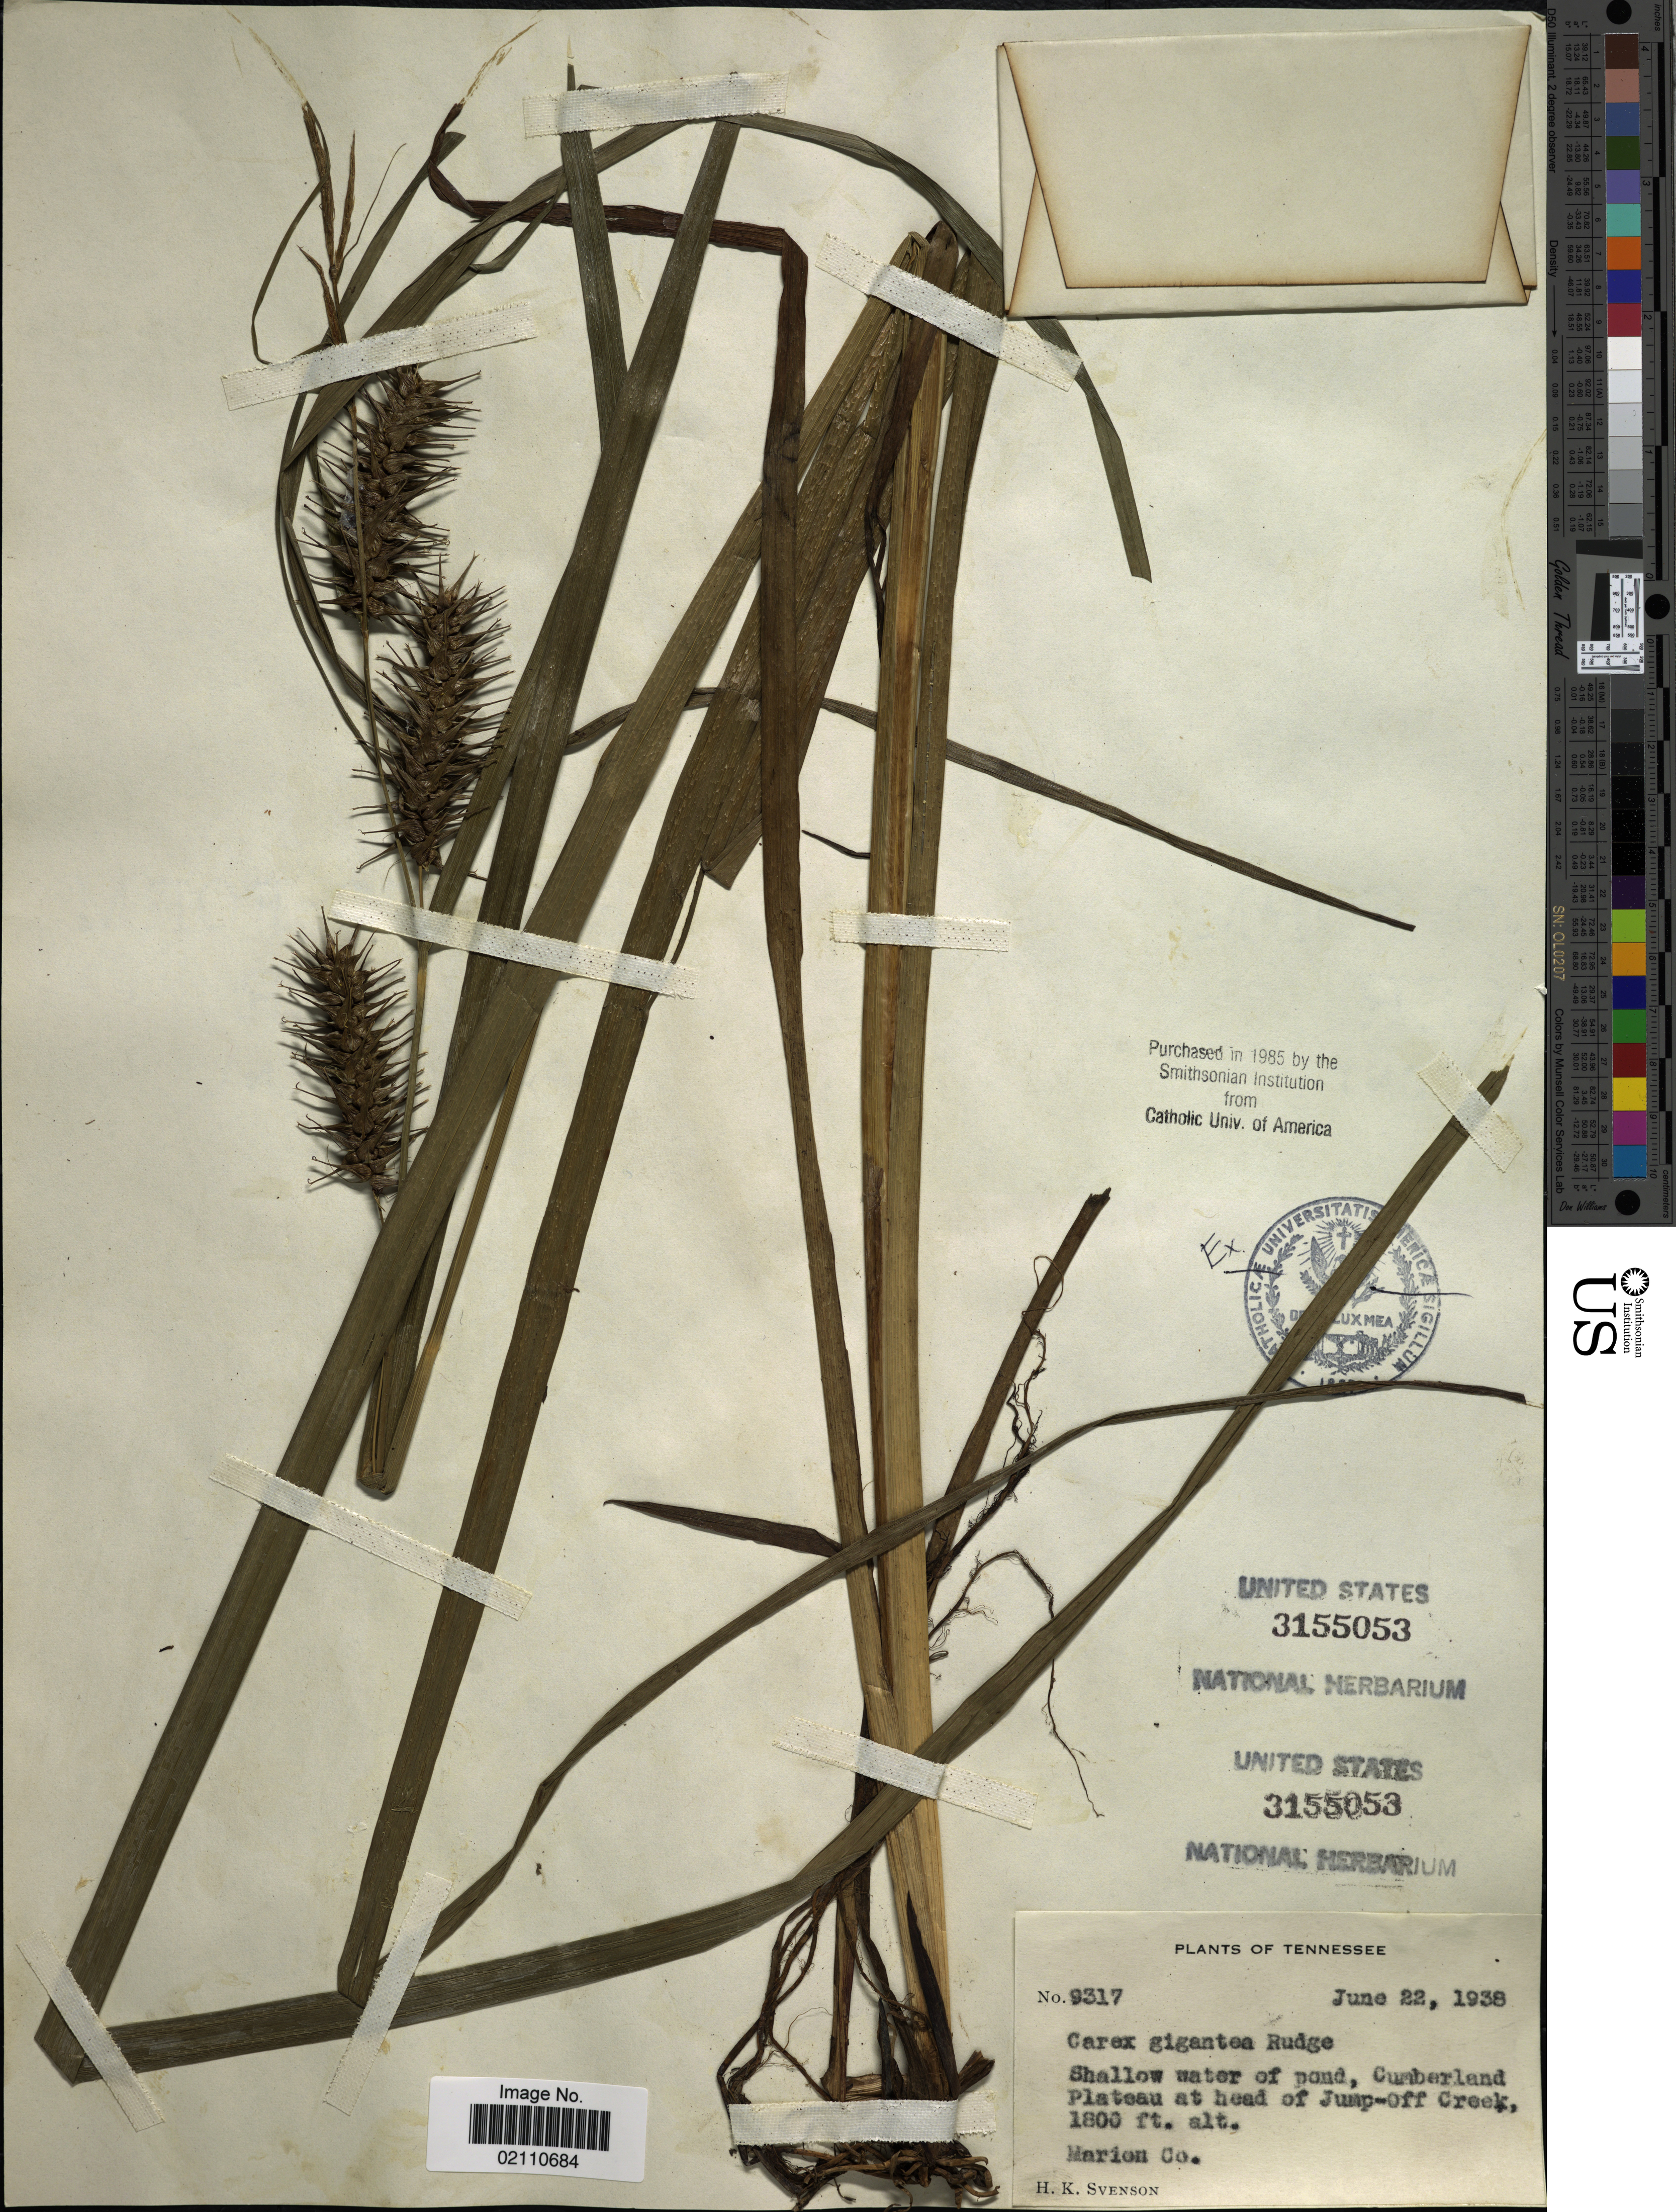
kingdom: Plantae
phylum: Tracheophyta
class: Liliopsida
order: Poales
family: Cyperaceae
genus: Carex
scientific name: Carex gigantea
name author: Rudge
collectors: H. K. Svenson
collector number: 9317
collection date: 1938-06-22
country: United States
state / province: Tennessee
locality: Shallow water of pond, Cumberland Plateau at head of Jump-Off Creek, Marion Co.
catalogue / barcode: US 3155053